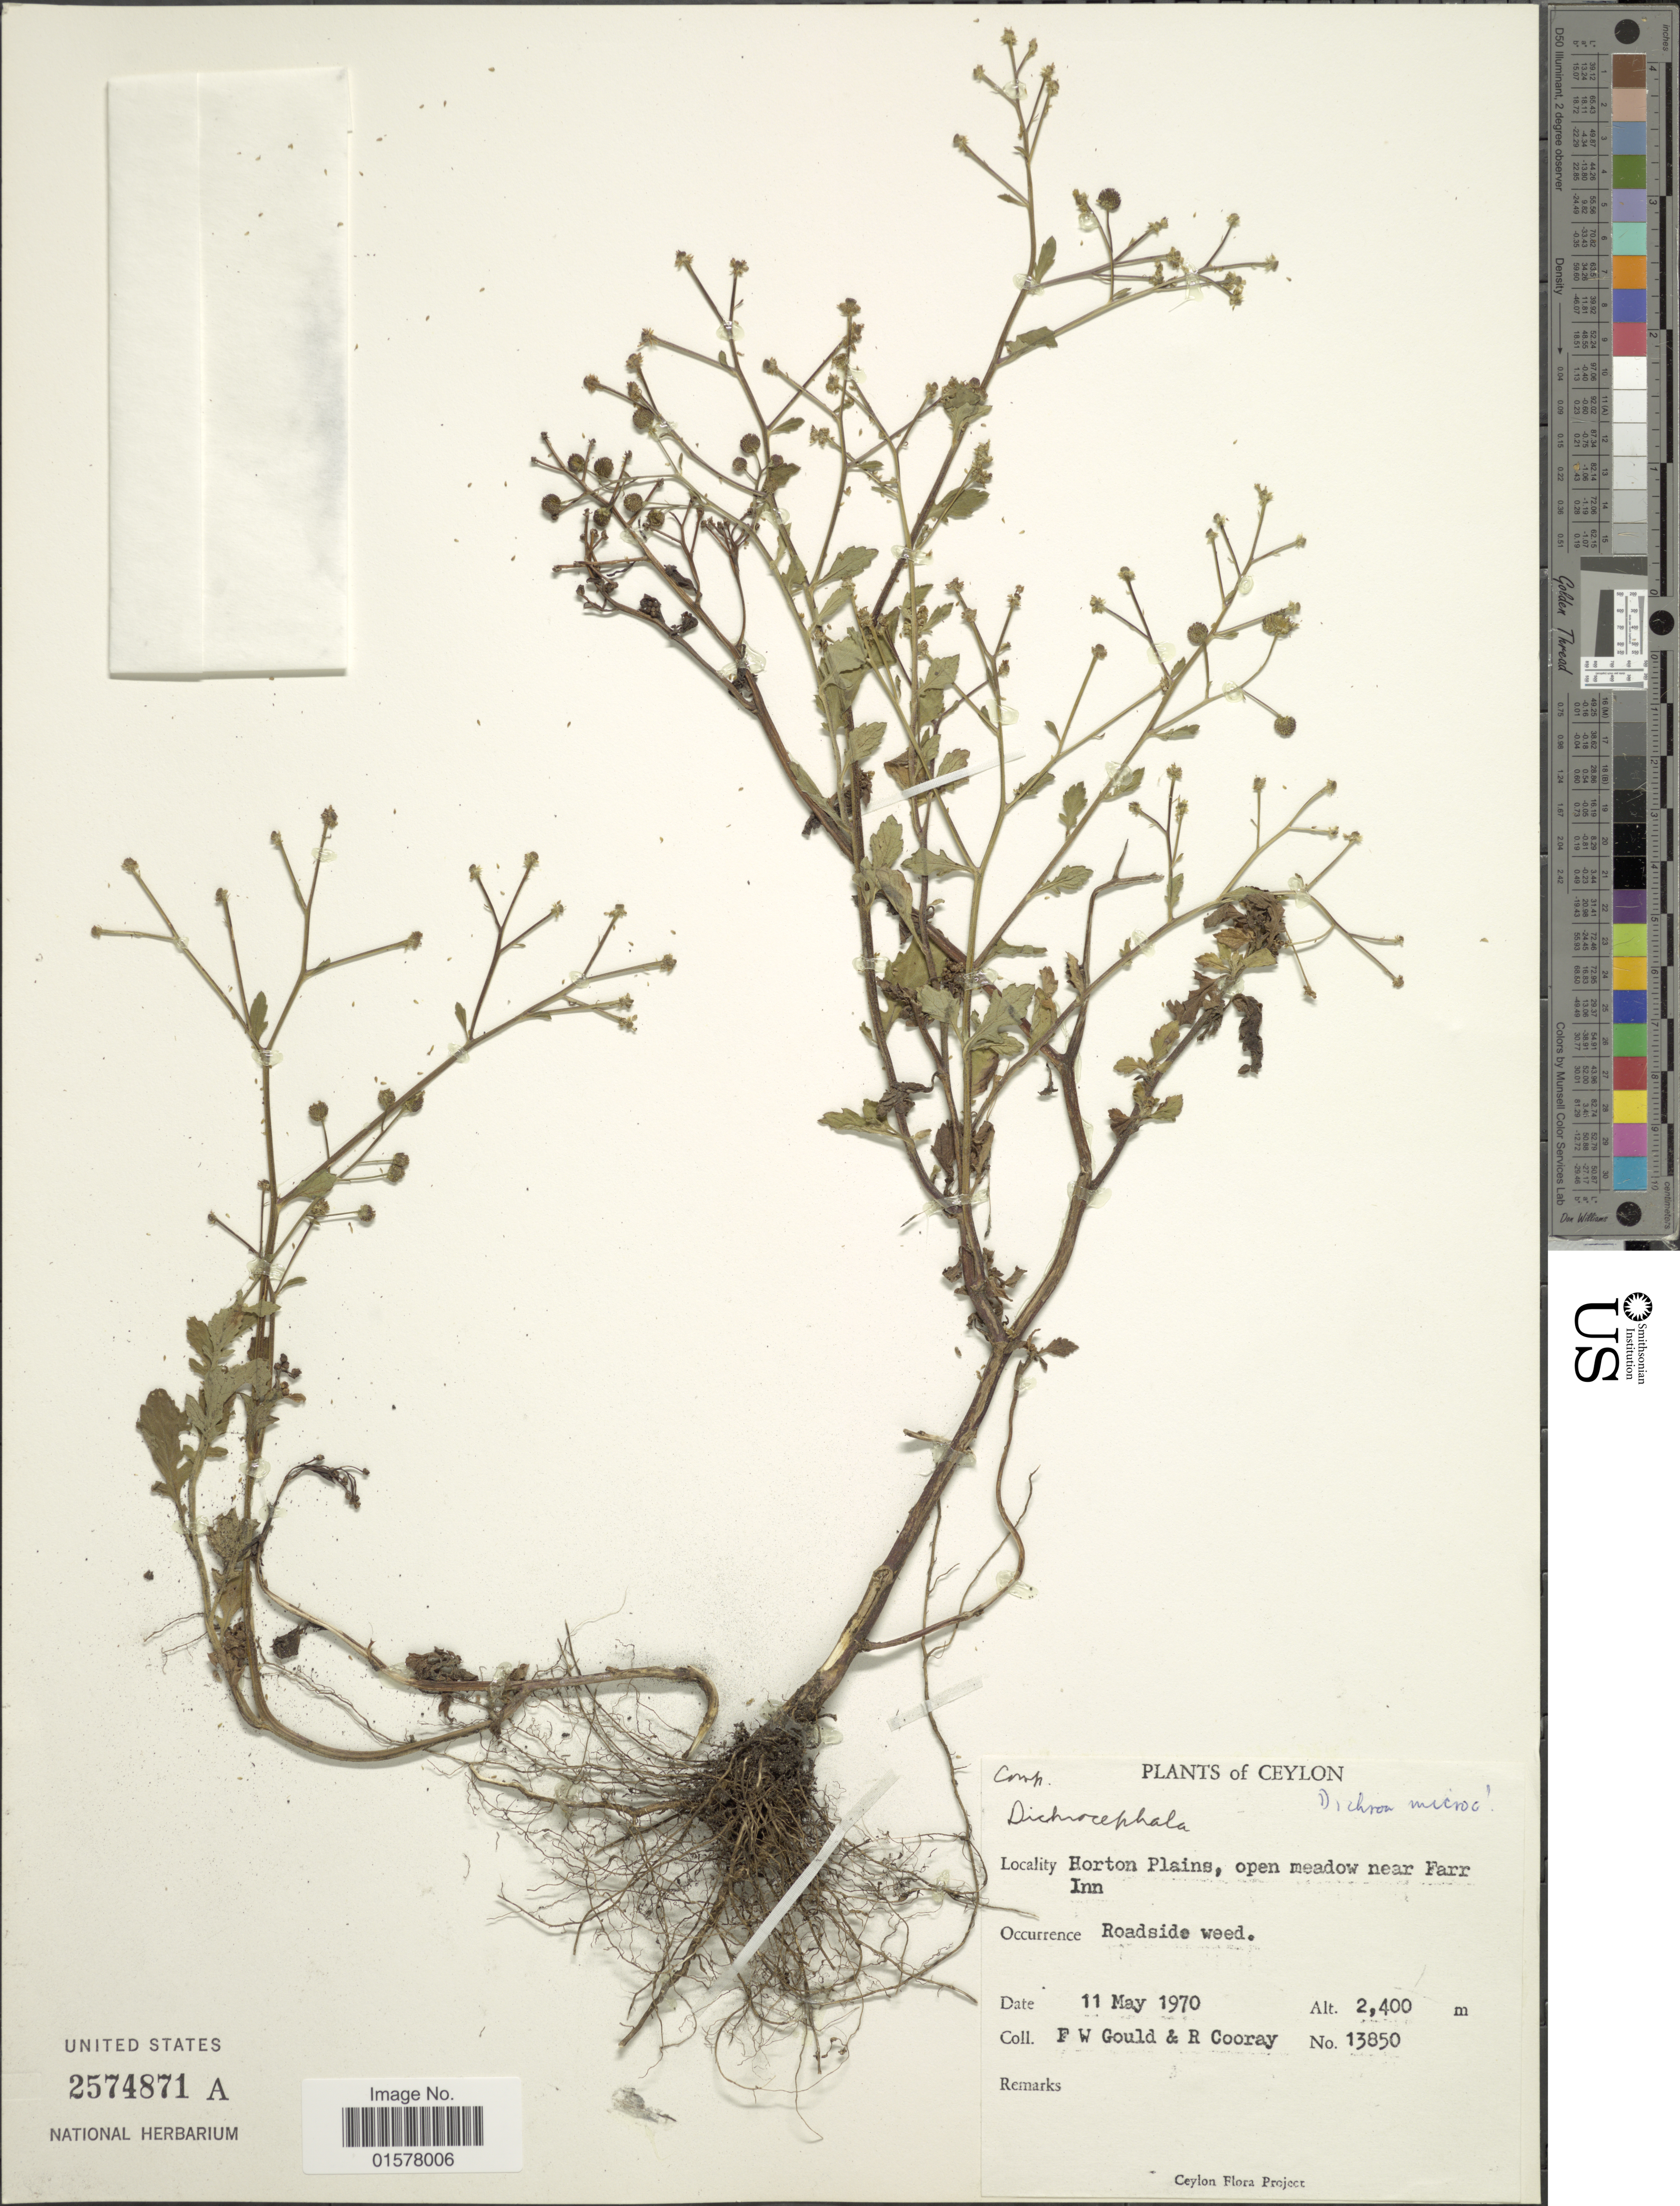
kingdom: Plantae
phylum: Tracheophyta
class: Magnoliopsida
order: Asterales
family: Asteraceae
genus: Dichrocephala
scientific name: Dichrocephala sp.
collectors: F. W. Gould & R. Cooray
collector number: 13850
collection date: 1970-05-11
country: Sri Lanka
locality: Ceylon, Horton Plains, open meadow near Farr Inn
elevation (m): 24000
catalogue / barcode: US 2574871A